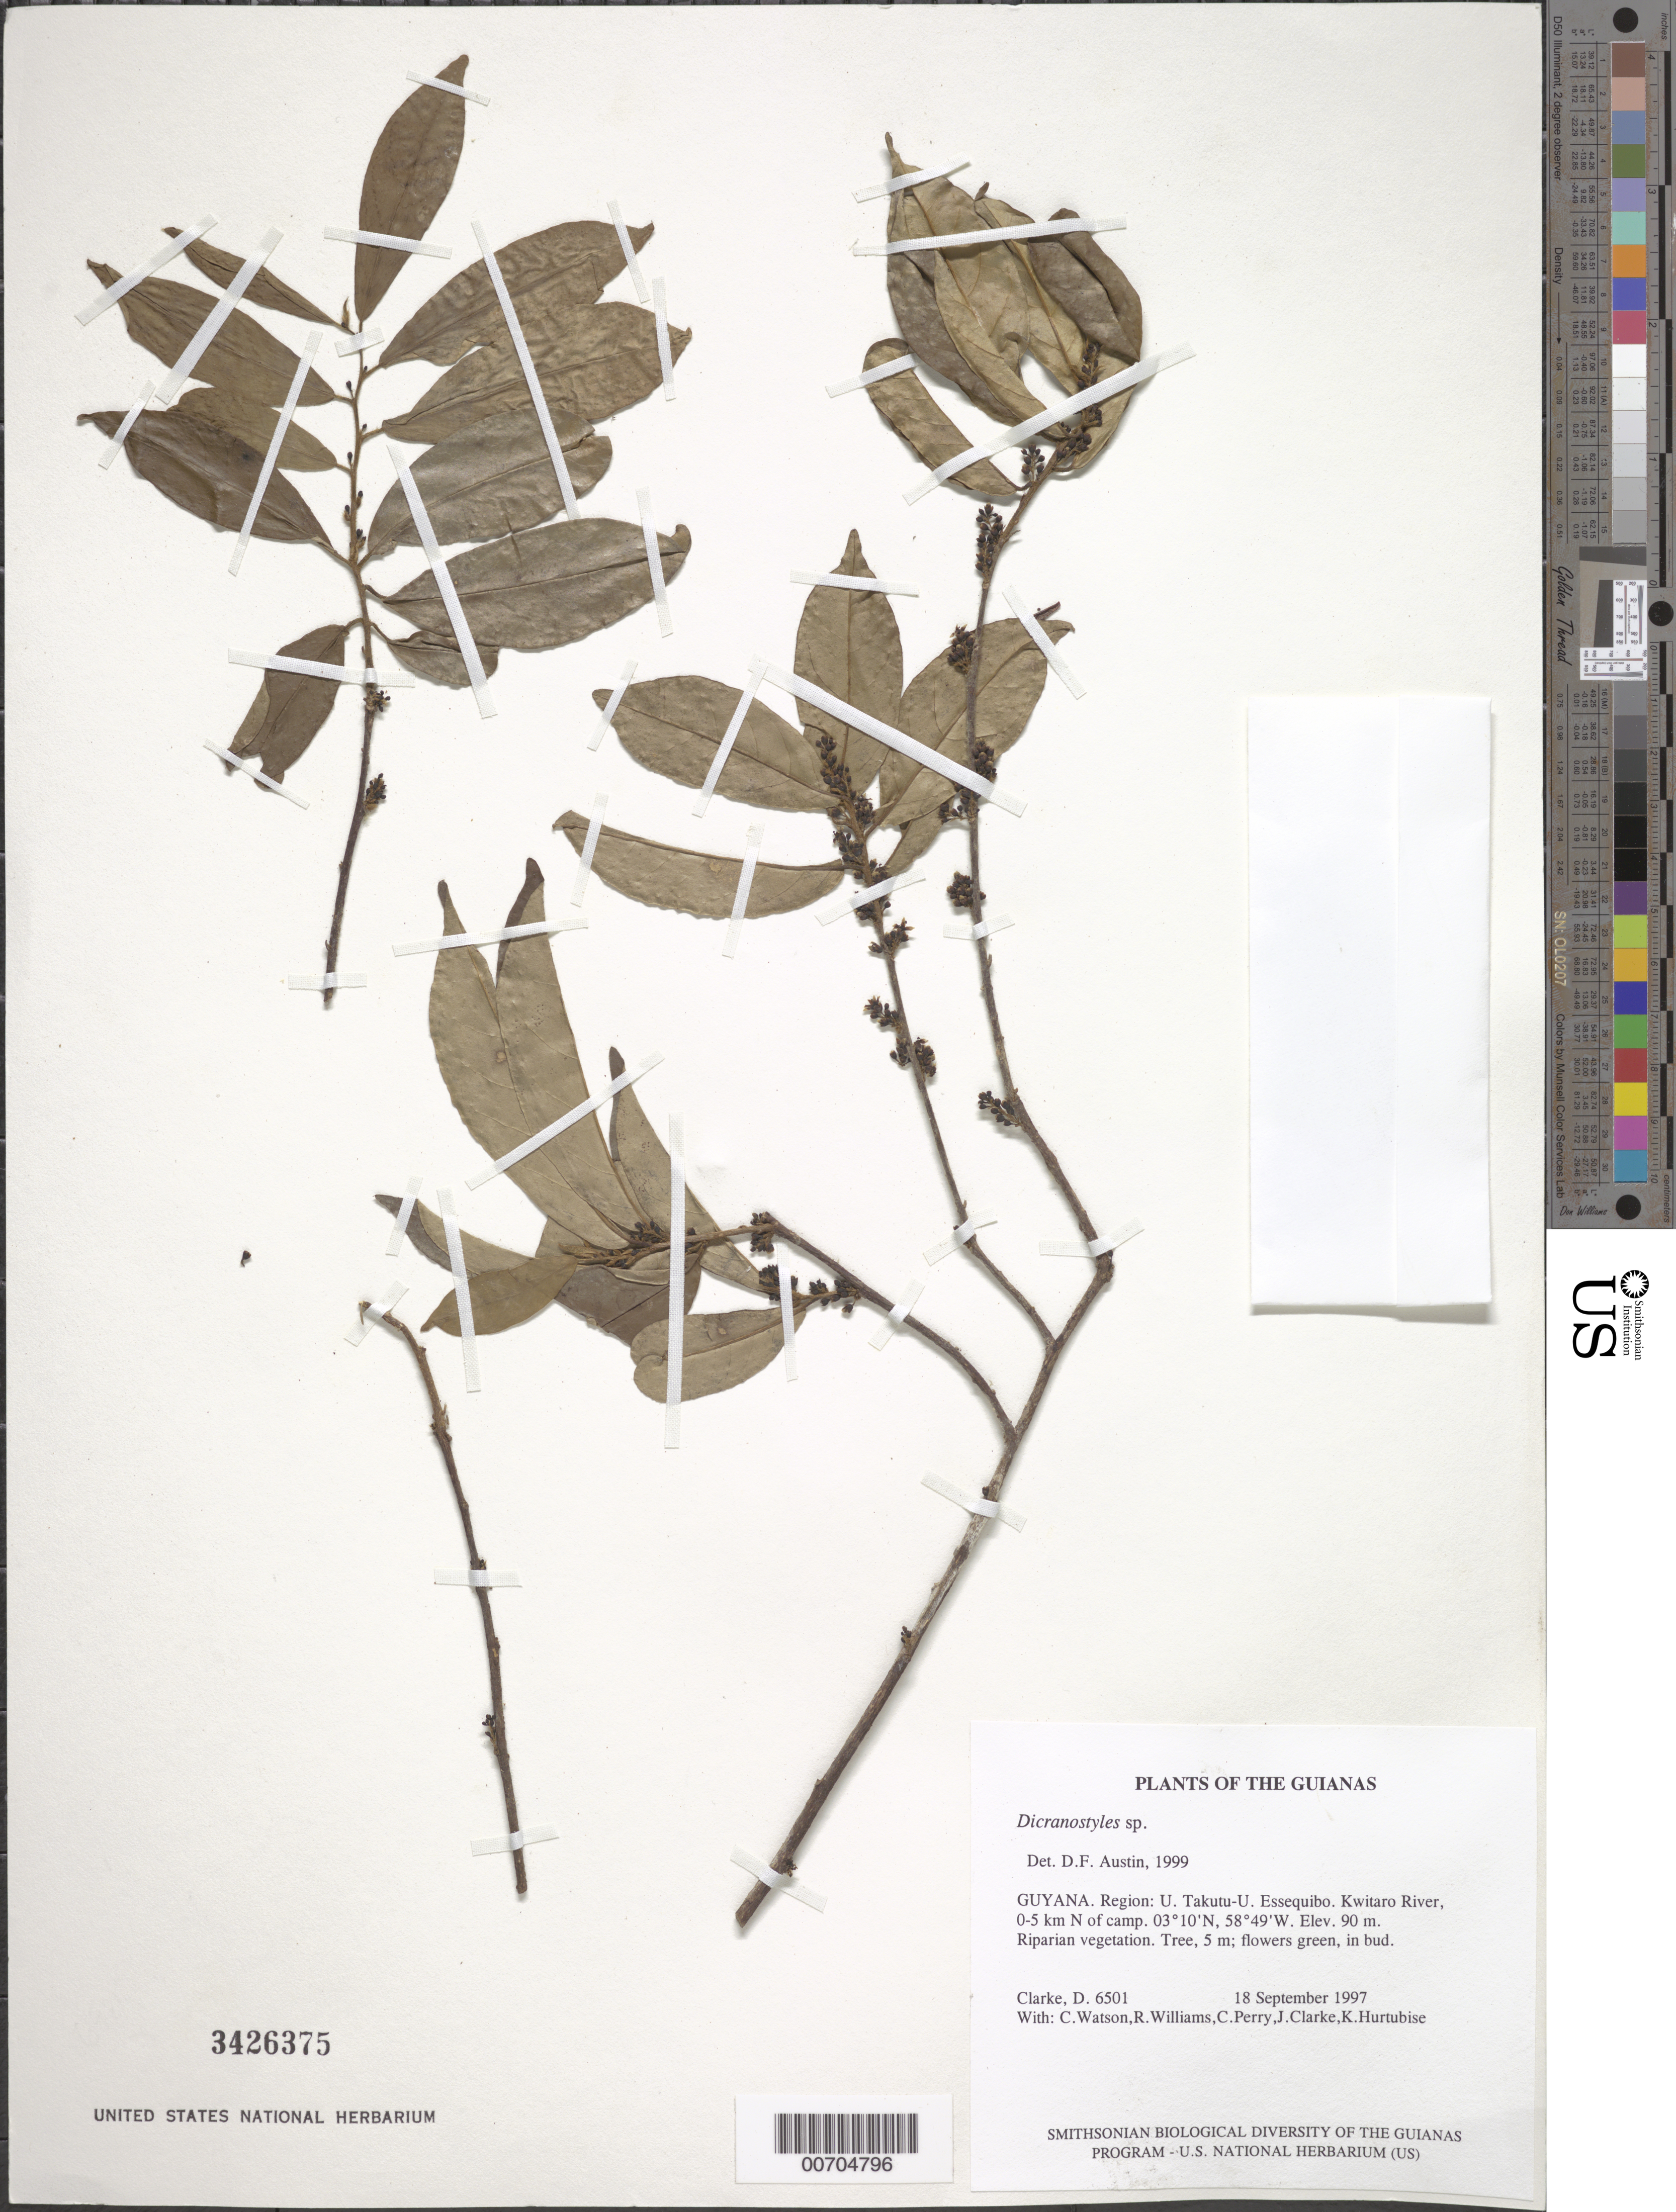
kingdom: Plantae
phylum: Tracheophyta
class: Magnoliopsida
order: Solanales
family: Convolvulaceae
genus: Dicranostyles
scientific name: Dicranostyles sp.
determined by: Austin, D. F.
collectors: H. D. Clarke, C. Watson, R. Williams, C. Perry, J. Clarke & K. Hurtubise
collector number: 6501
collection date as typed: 18 September 1997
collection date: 1997-09-18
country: Guyana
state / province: U. Takutu-U. Essequibo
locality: Kwitaro River, 0-5 km N of camp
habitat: Riparian vegetation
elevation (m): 90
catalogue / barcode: US 3426375